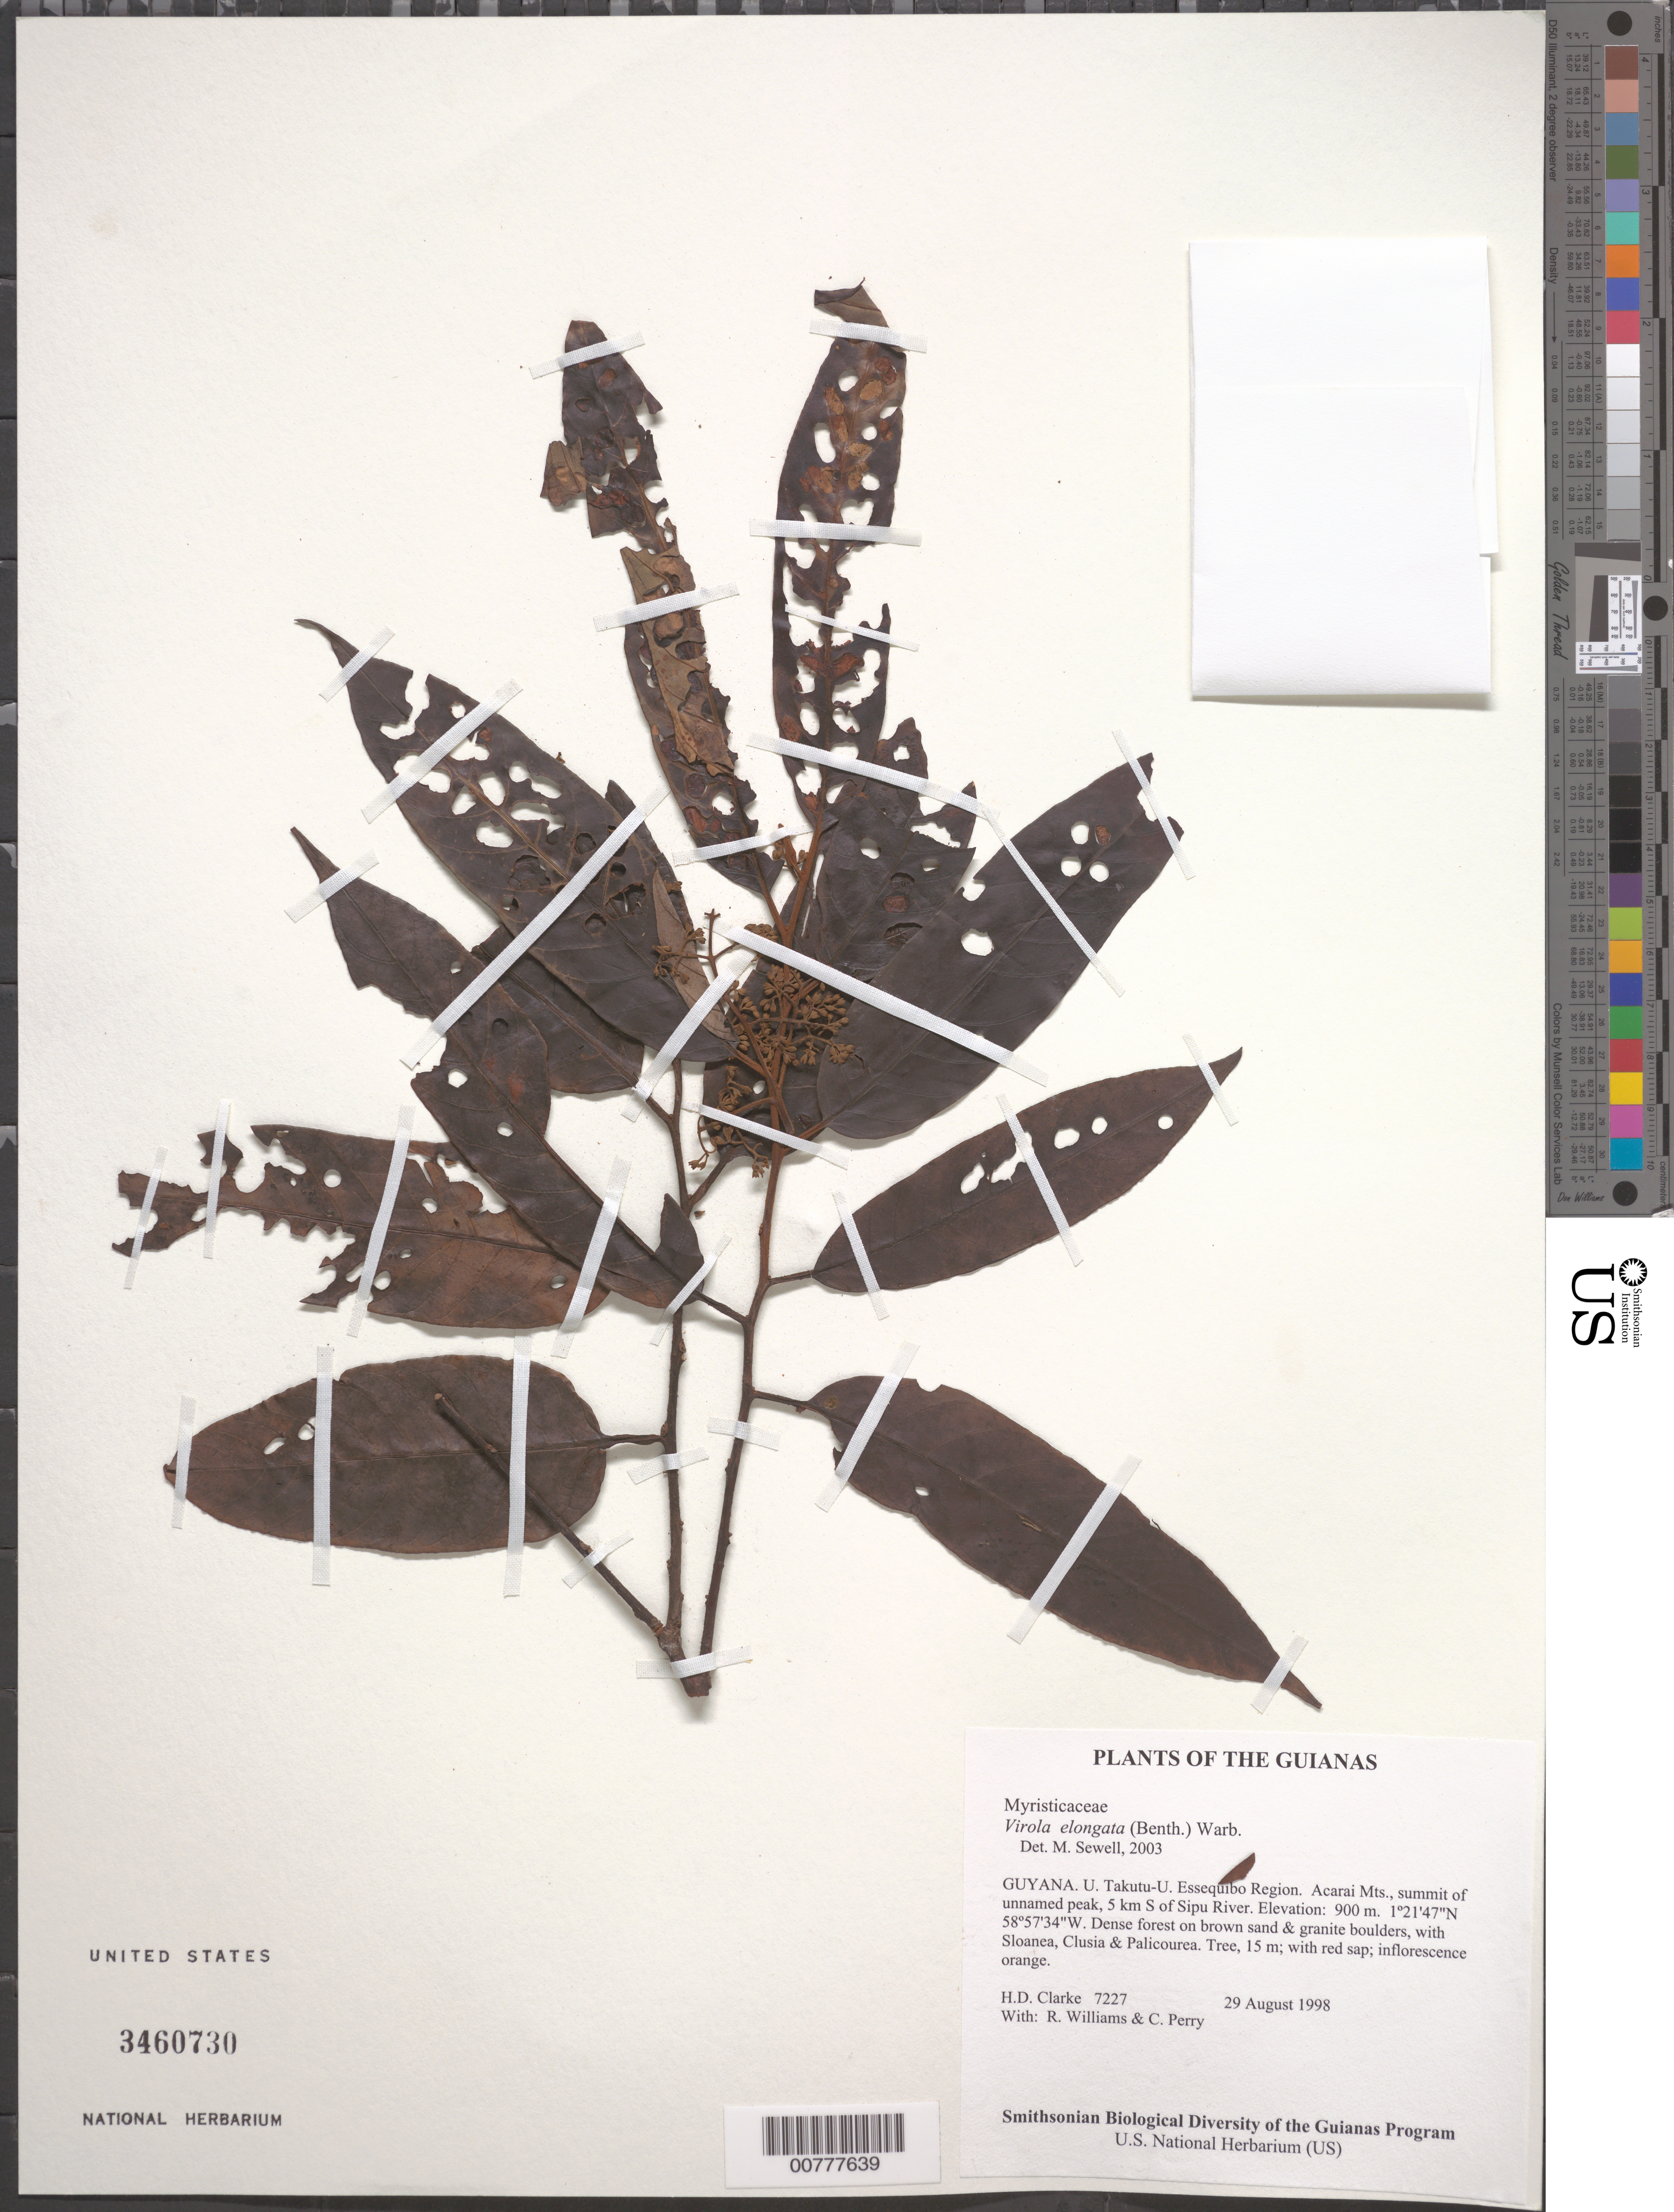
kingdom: Plantae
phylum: Tracheophyta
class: Magnoliopsida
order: Magnoliales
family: Myristicaceae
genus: Virola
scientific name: Virola elongata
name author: (Benth.) Warb.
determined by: Sewell, M.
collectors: H. D. Clarke, R. Williams & C. Perry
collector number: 7227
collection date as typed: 29 August 1998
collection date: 1998-08-29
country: Guyana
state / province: U. Takutu-U. Essequibo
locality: Acarai Mts., summit of unnamed peak, 5 km S of Sipu River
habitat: Dense forest on brown sand & granite boulders, with Sloanea, Clusia & Palicourea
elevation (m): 900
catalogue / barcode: US 3460730